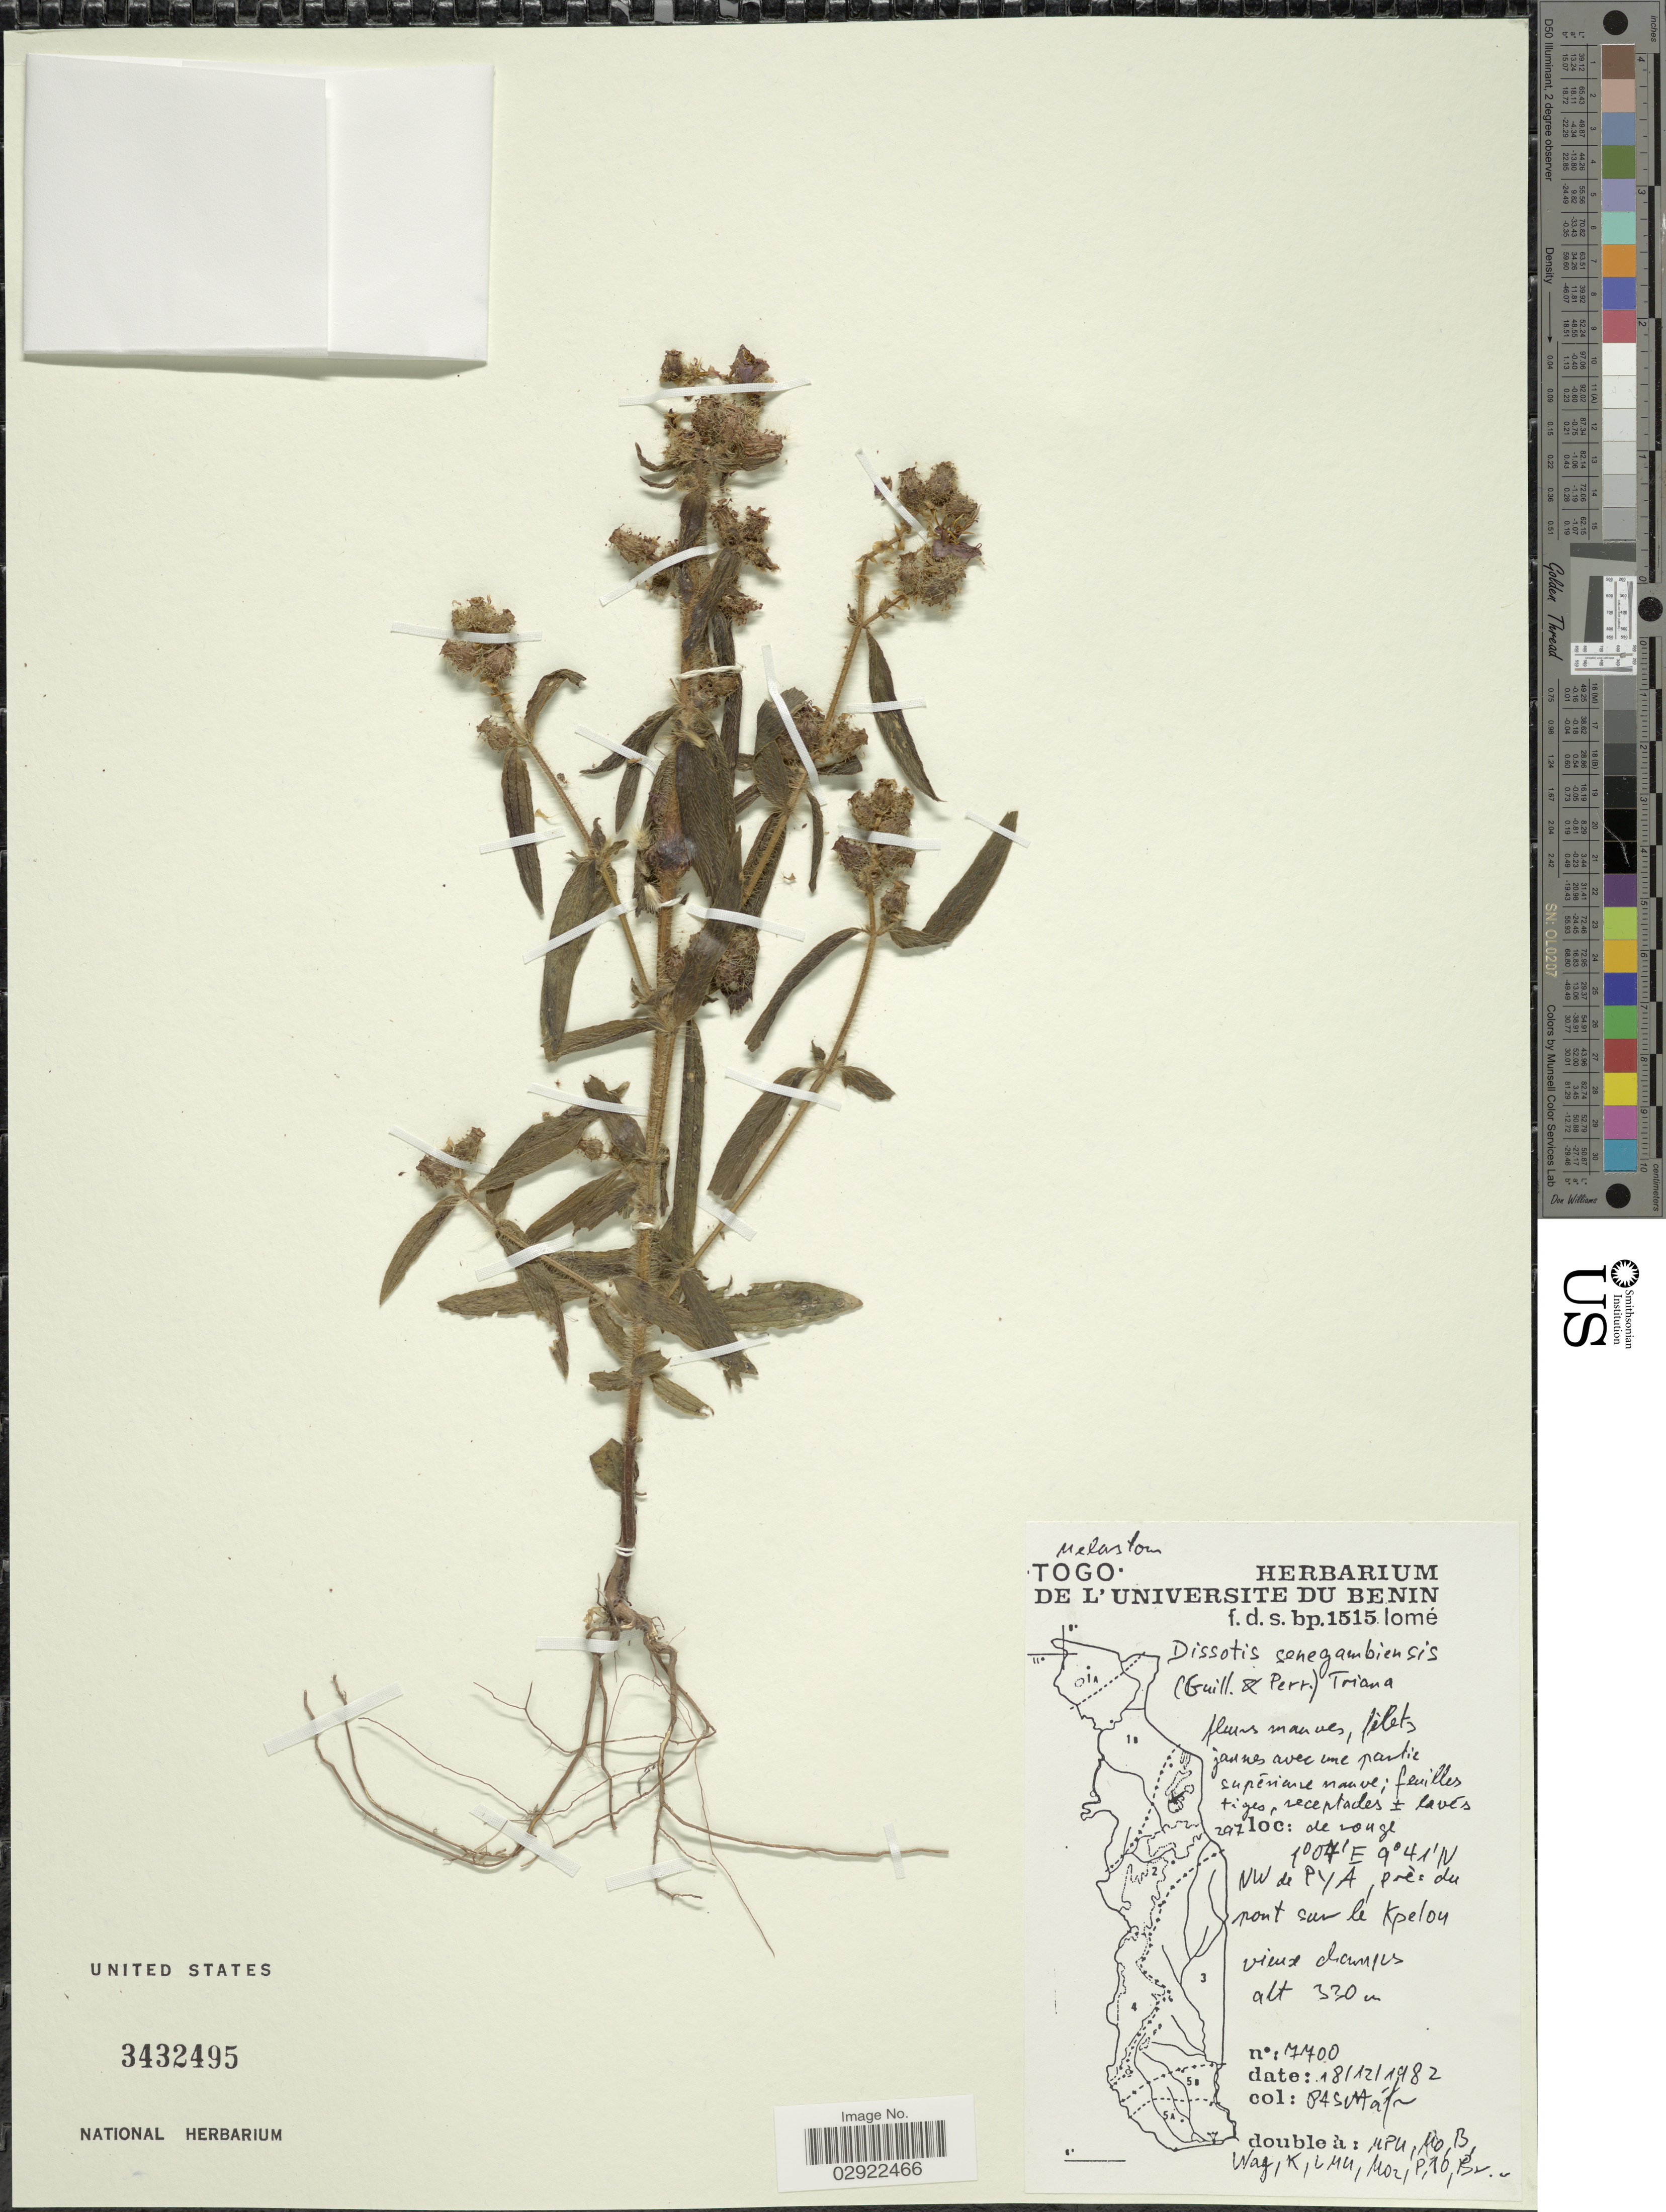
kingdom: Plantae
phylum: Tracheophyta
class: Magnoliopsida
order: Myrtales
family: Melastomataceae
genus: Nerophila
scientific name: Nerophila senegambiensis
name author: (Guill. & Perr.) Ver.-Lib. & R.D. Stone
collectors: P. A. Schäfer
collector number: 7700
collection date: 1982-12-18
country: Togo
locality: NW de PYA, près du pont sur le Kpelou.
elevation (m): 330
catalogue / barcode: US 3432495